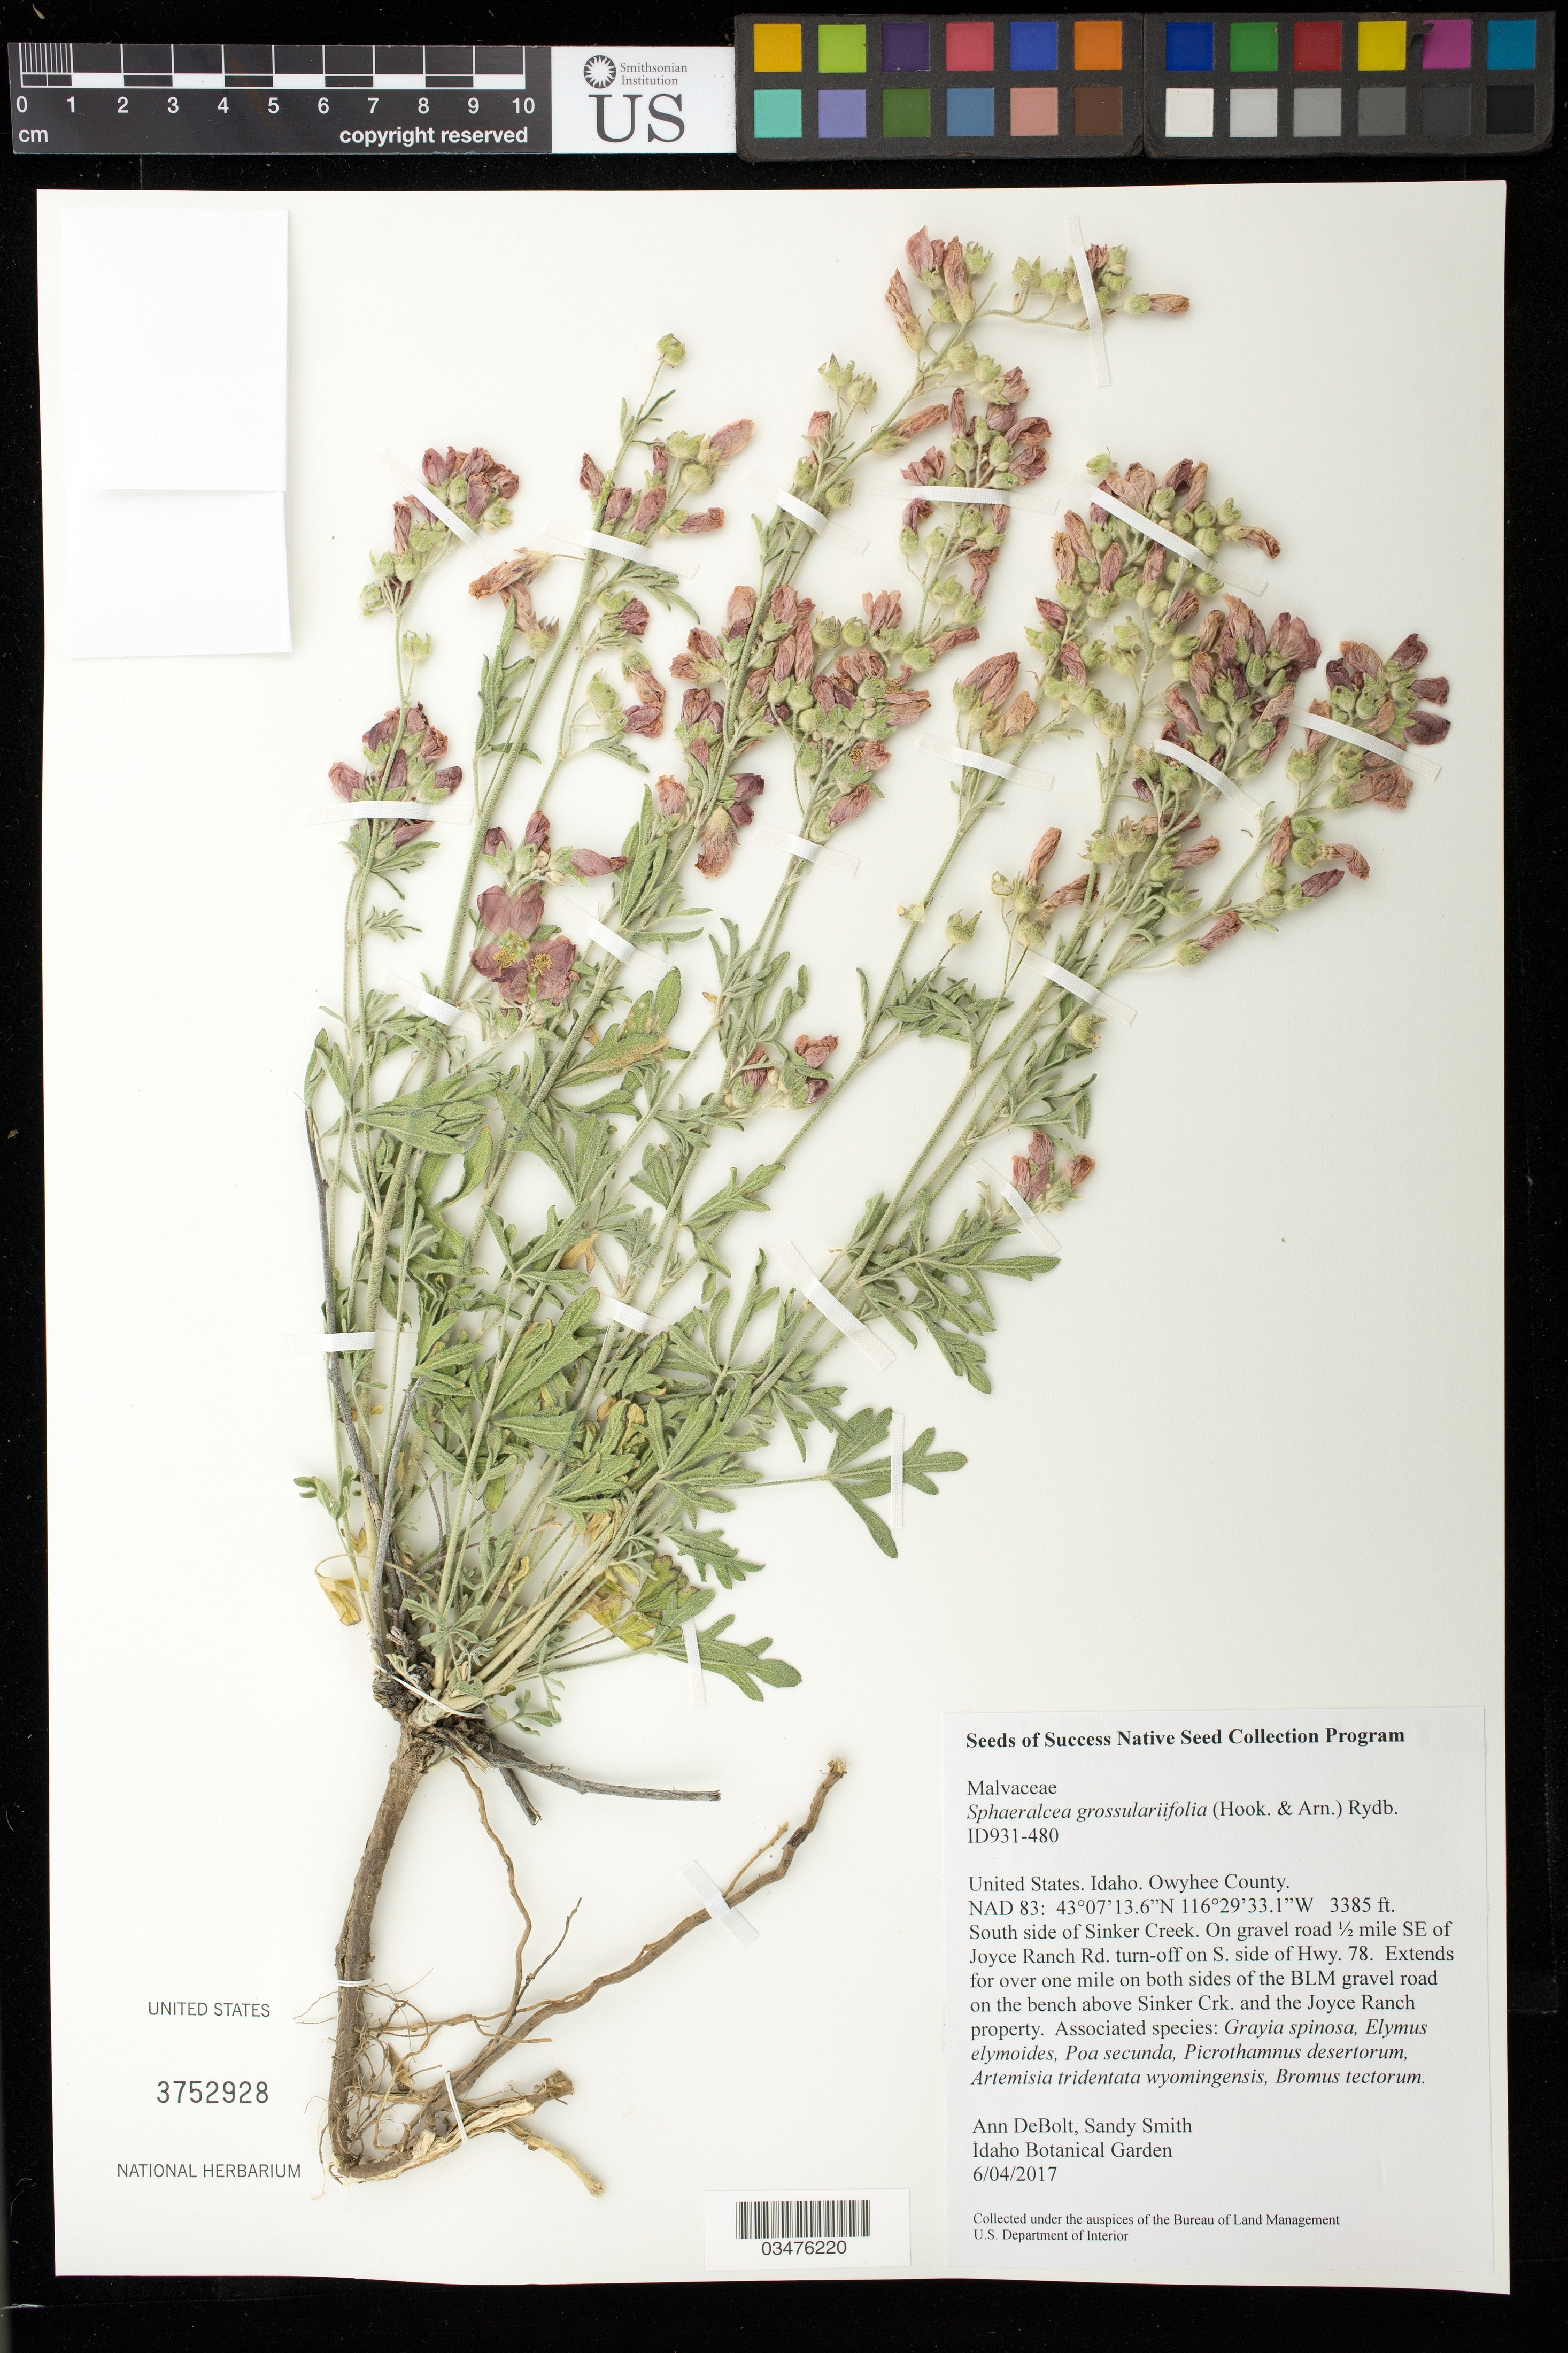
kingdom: Plantae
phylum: Tracheophyta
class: Magnoliopsida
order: Malvales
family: Malvaceae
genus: Sphaeralcea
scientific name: Sphaeralcea grossulariifolia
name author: (Hook. & Arn.) Rydb.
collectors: A. DeBolt & S. Smith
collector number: ID931-480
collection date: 2017-06-04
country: United States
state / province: Idaho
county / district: Owyhee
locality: South side of Sinker Creek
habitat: Sagebrush steppe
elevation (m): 1032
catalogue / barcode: US 3752928